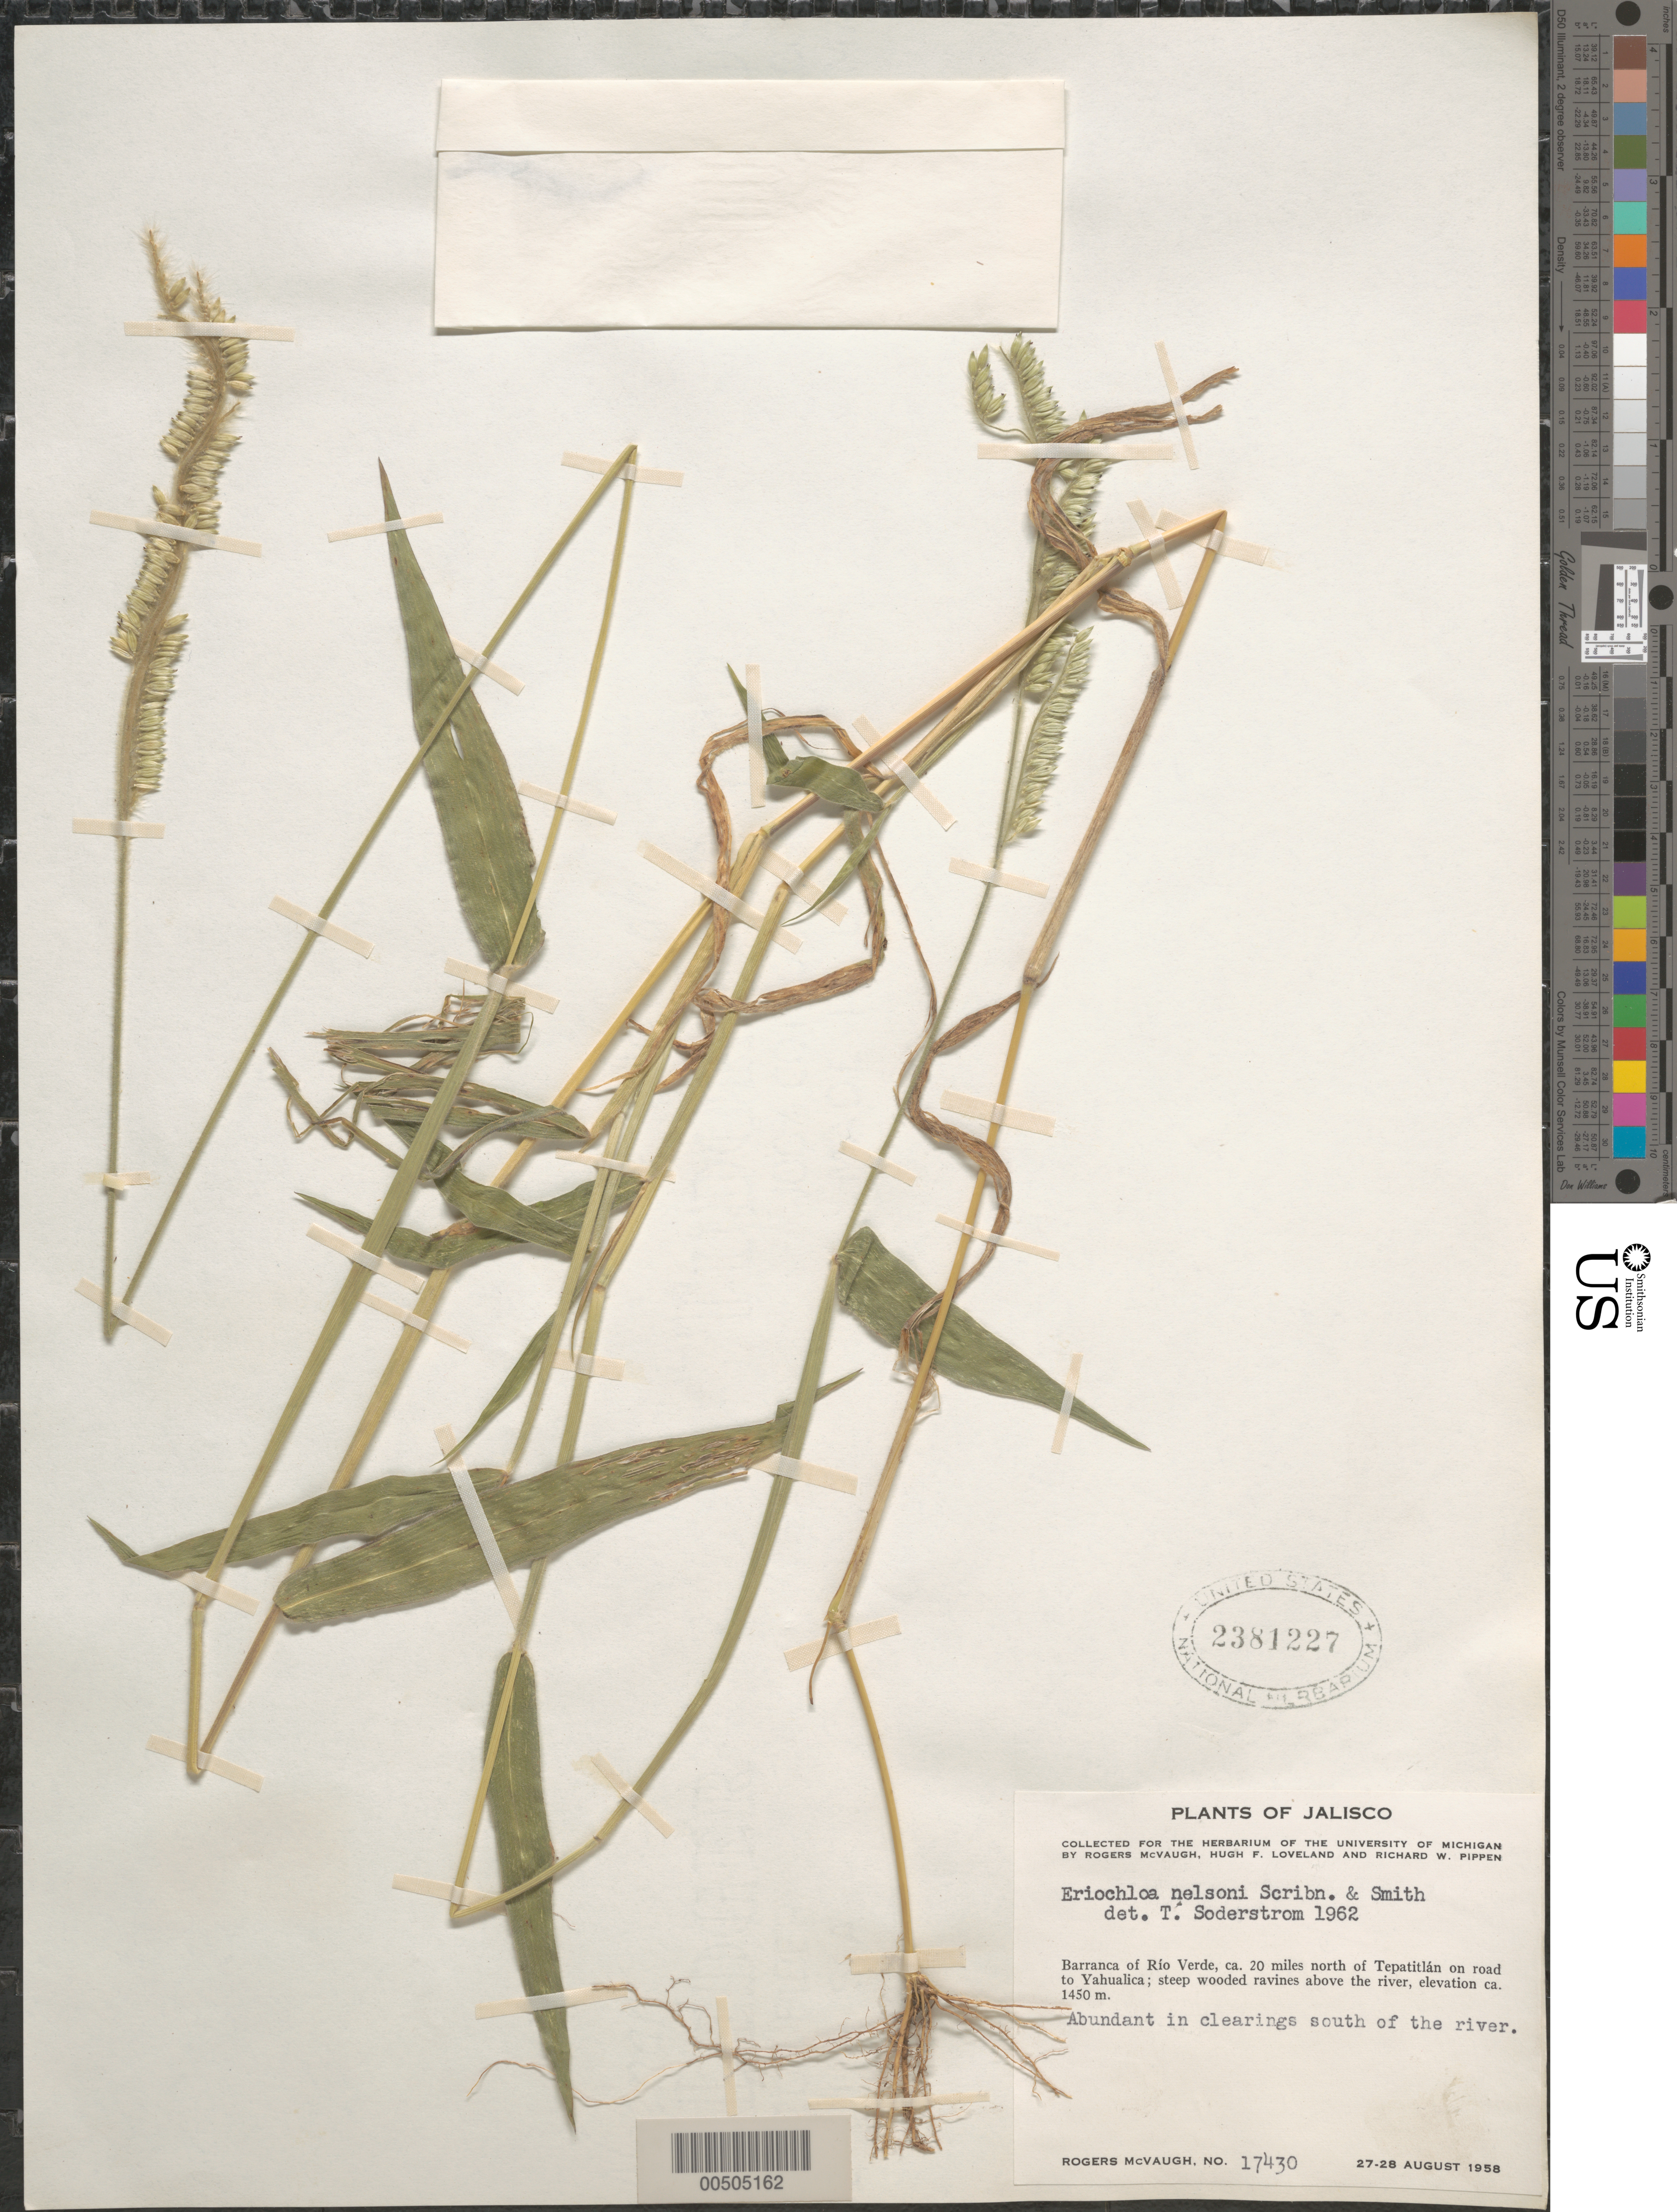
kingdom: Plantae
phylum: Tracheophyta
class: Liliopsida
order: Poales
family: Poaceae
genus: Eriochloa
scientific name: Eriochloa nelsonii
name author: Scribn. & J.G. Sm.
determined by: Soderstrom, T. R.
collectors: R. McVaugh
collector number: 17430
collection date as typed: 27 Aug 1958 to 28 Aug 1958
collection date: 1958-08-27/1958-08-28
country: Mexico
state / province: Jalisco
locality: Barranca of R¡o Verde, ca. 20 mi N of Tepatitlán on rd to Yahualica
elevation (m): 1450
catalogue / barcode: US 2381227